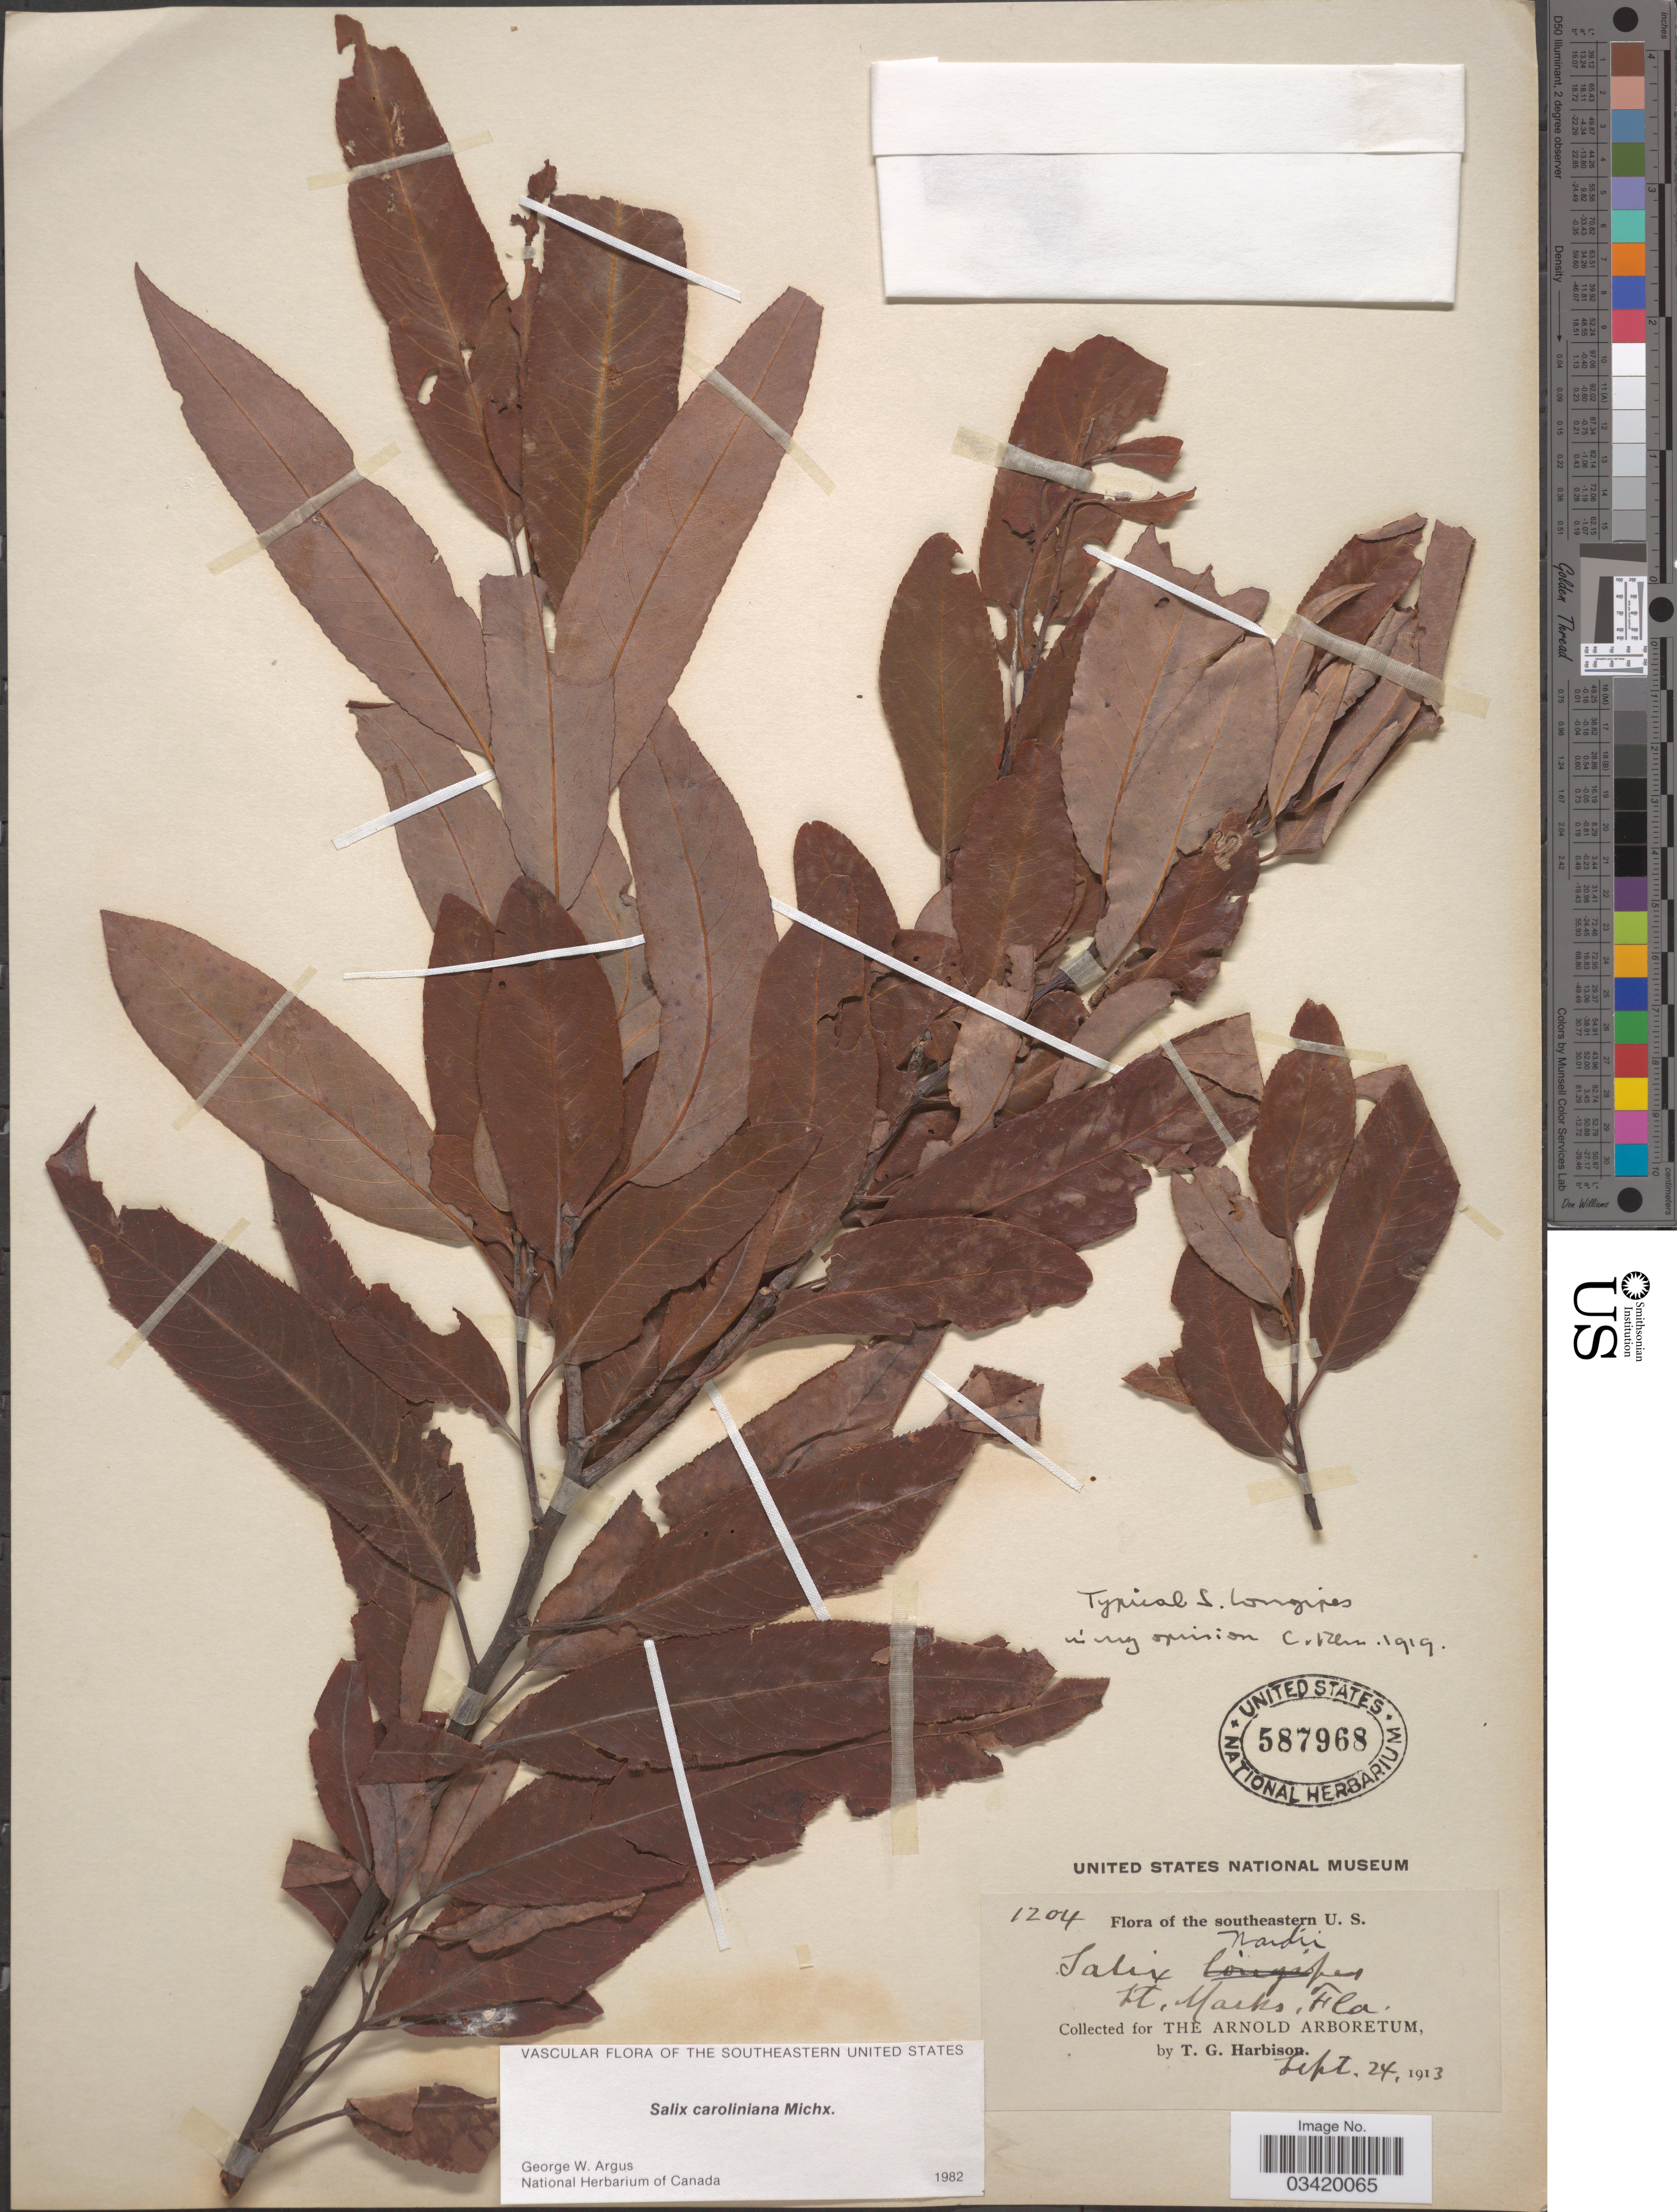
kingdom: Plantae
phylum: Tracheophyta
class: Magnoliopsida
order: Malpighiales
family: Salicaceae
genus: Salix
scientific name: Salix longipes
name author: Shuttlew. ex Andersson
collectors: T. Harbison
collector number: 1204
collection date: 1913-09-24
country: United States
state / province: Florida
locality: Southeastern U. S. St. Marks.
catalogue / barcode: US 587968